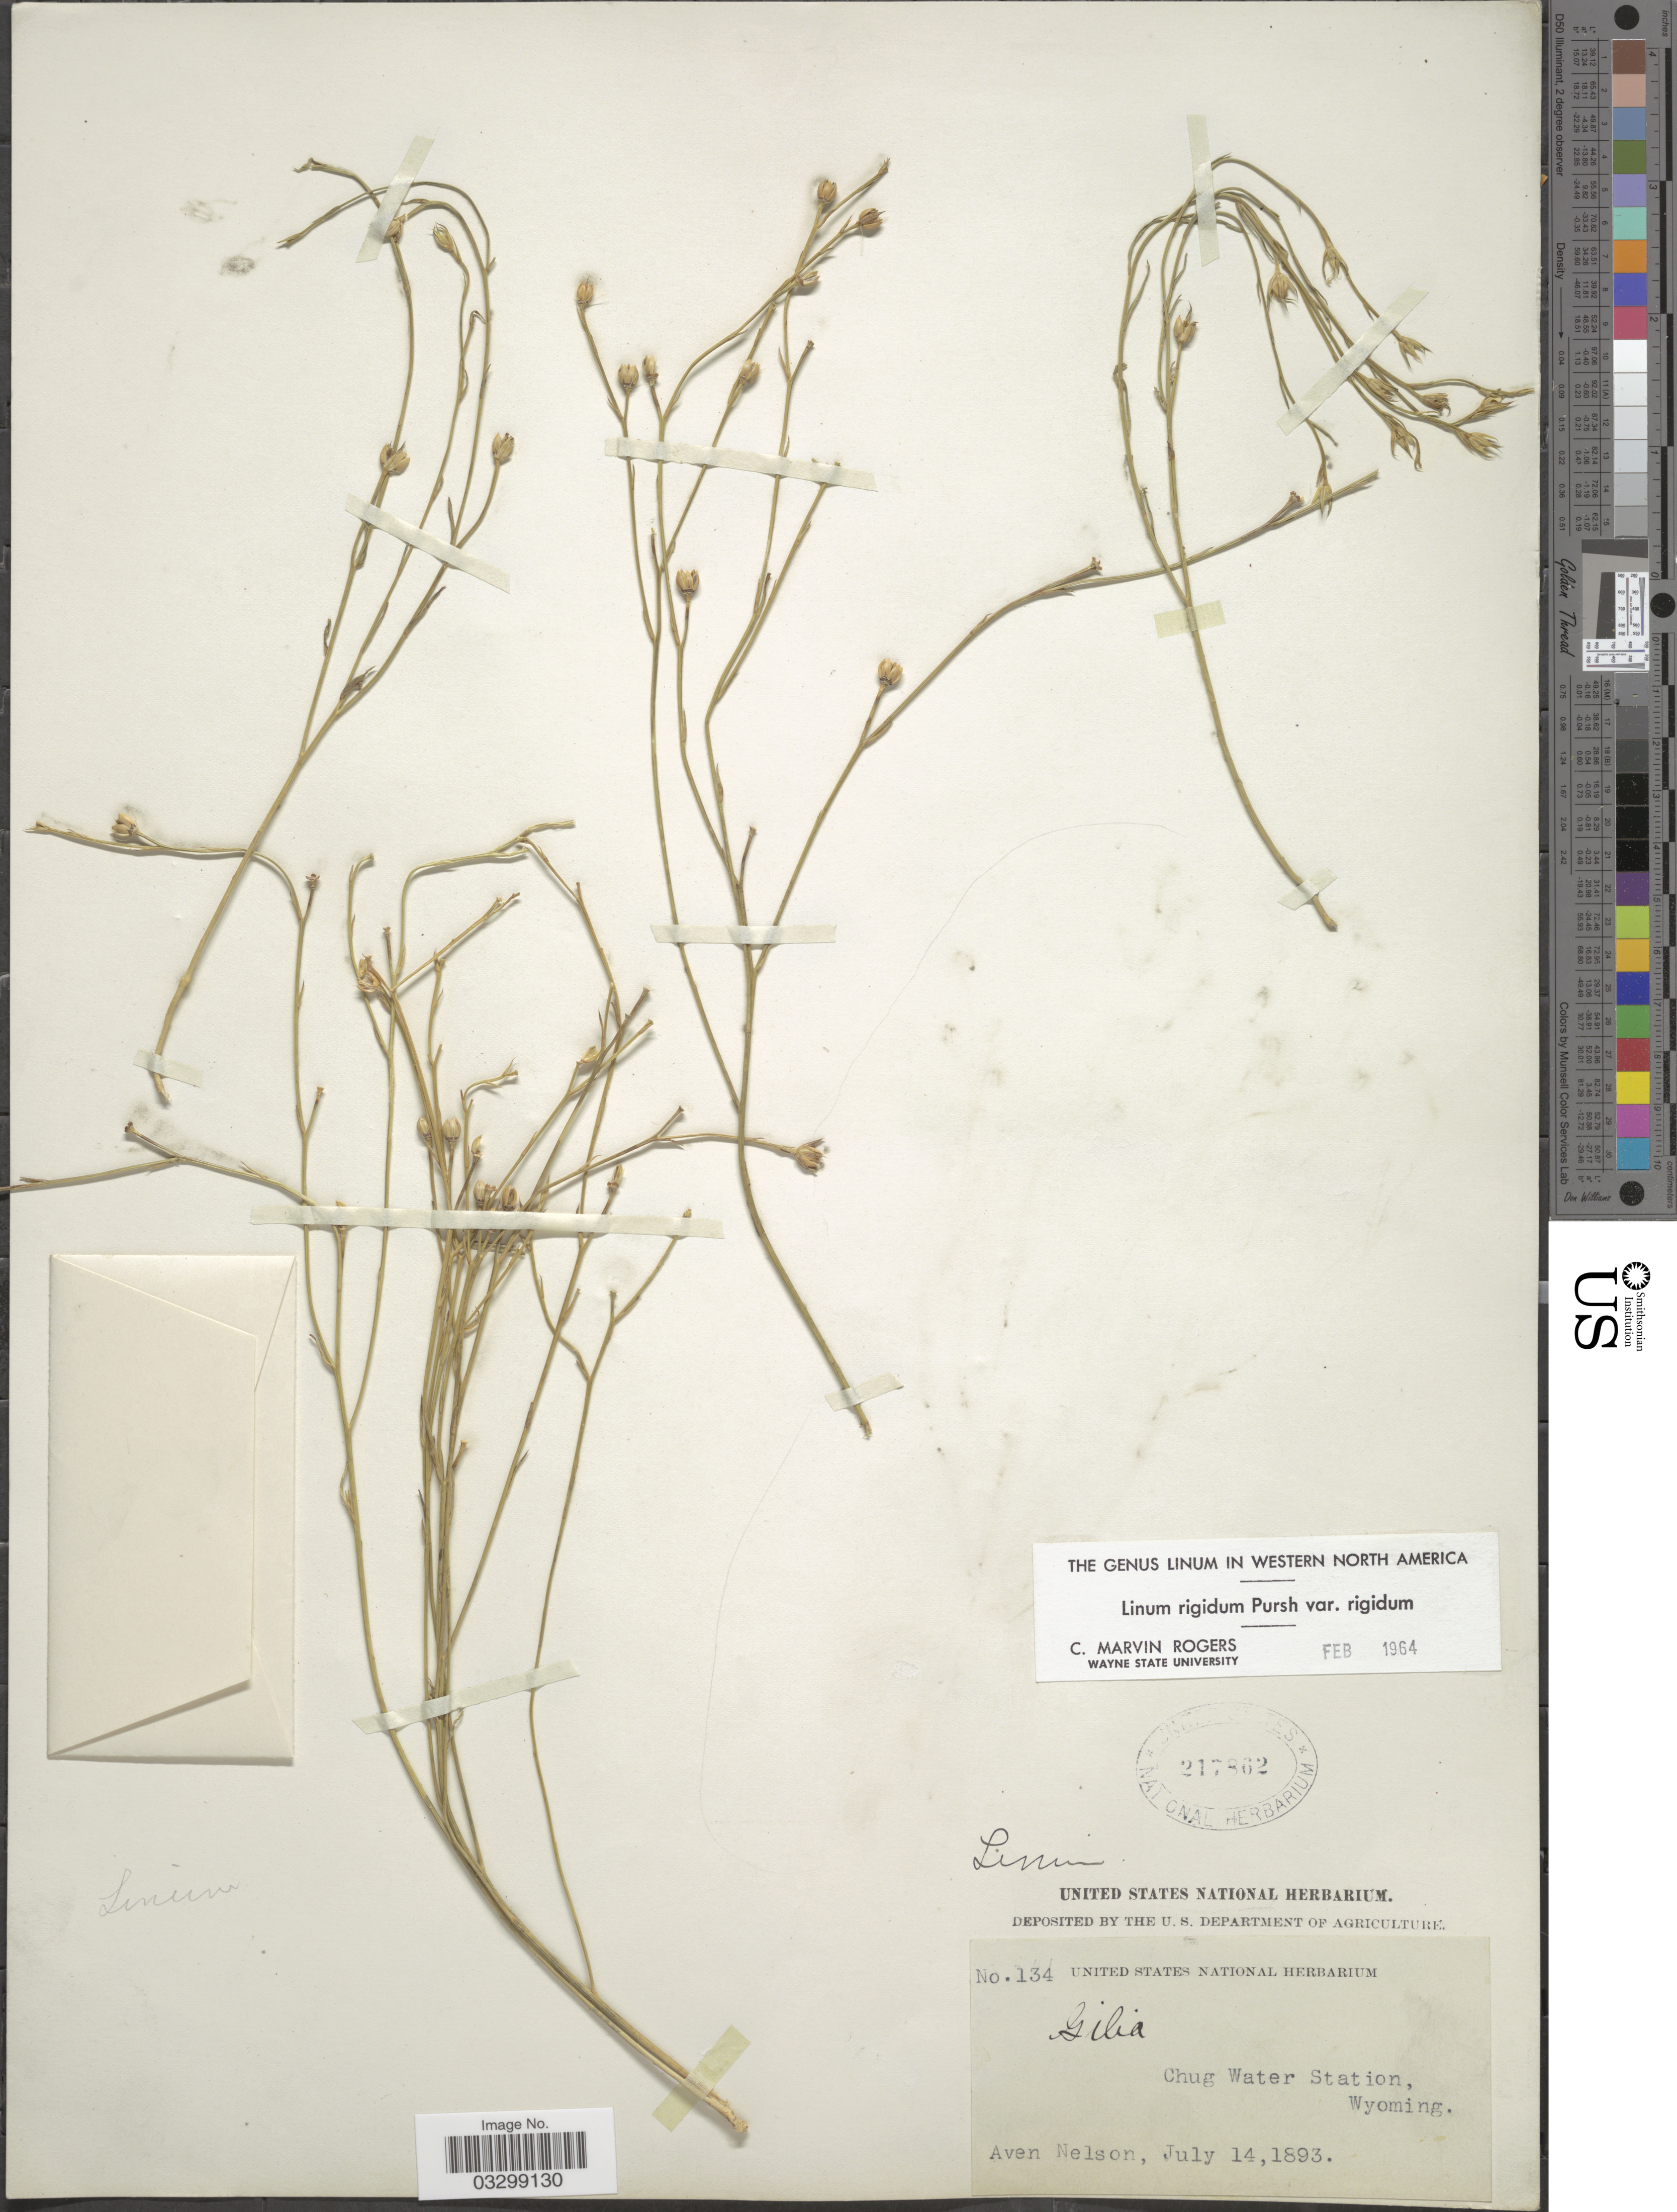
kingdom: Plantae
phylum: Tracheophyta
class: Magnoliopsida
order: Malpighiales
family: Linaceae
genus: Linum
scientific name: Linum rigidum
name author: Pursh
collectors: A. Nelson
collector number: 134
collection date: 1893-07-14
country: United States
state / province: Wyoming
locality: Chug Water Station.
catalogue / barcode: US 217862